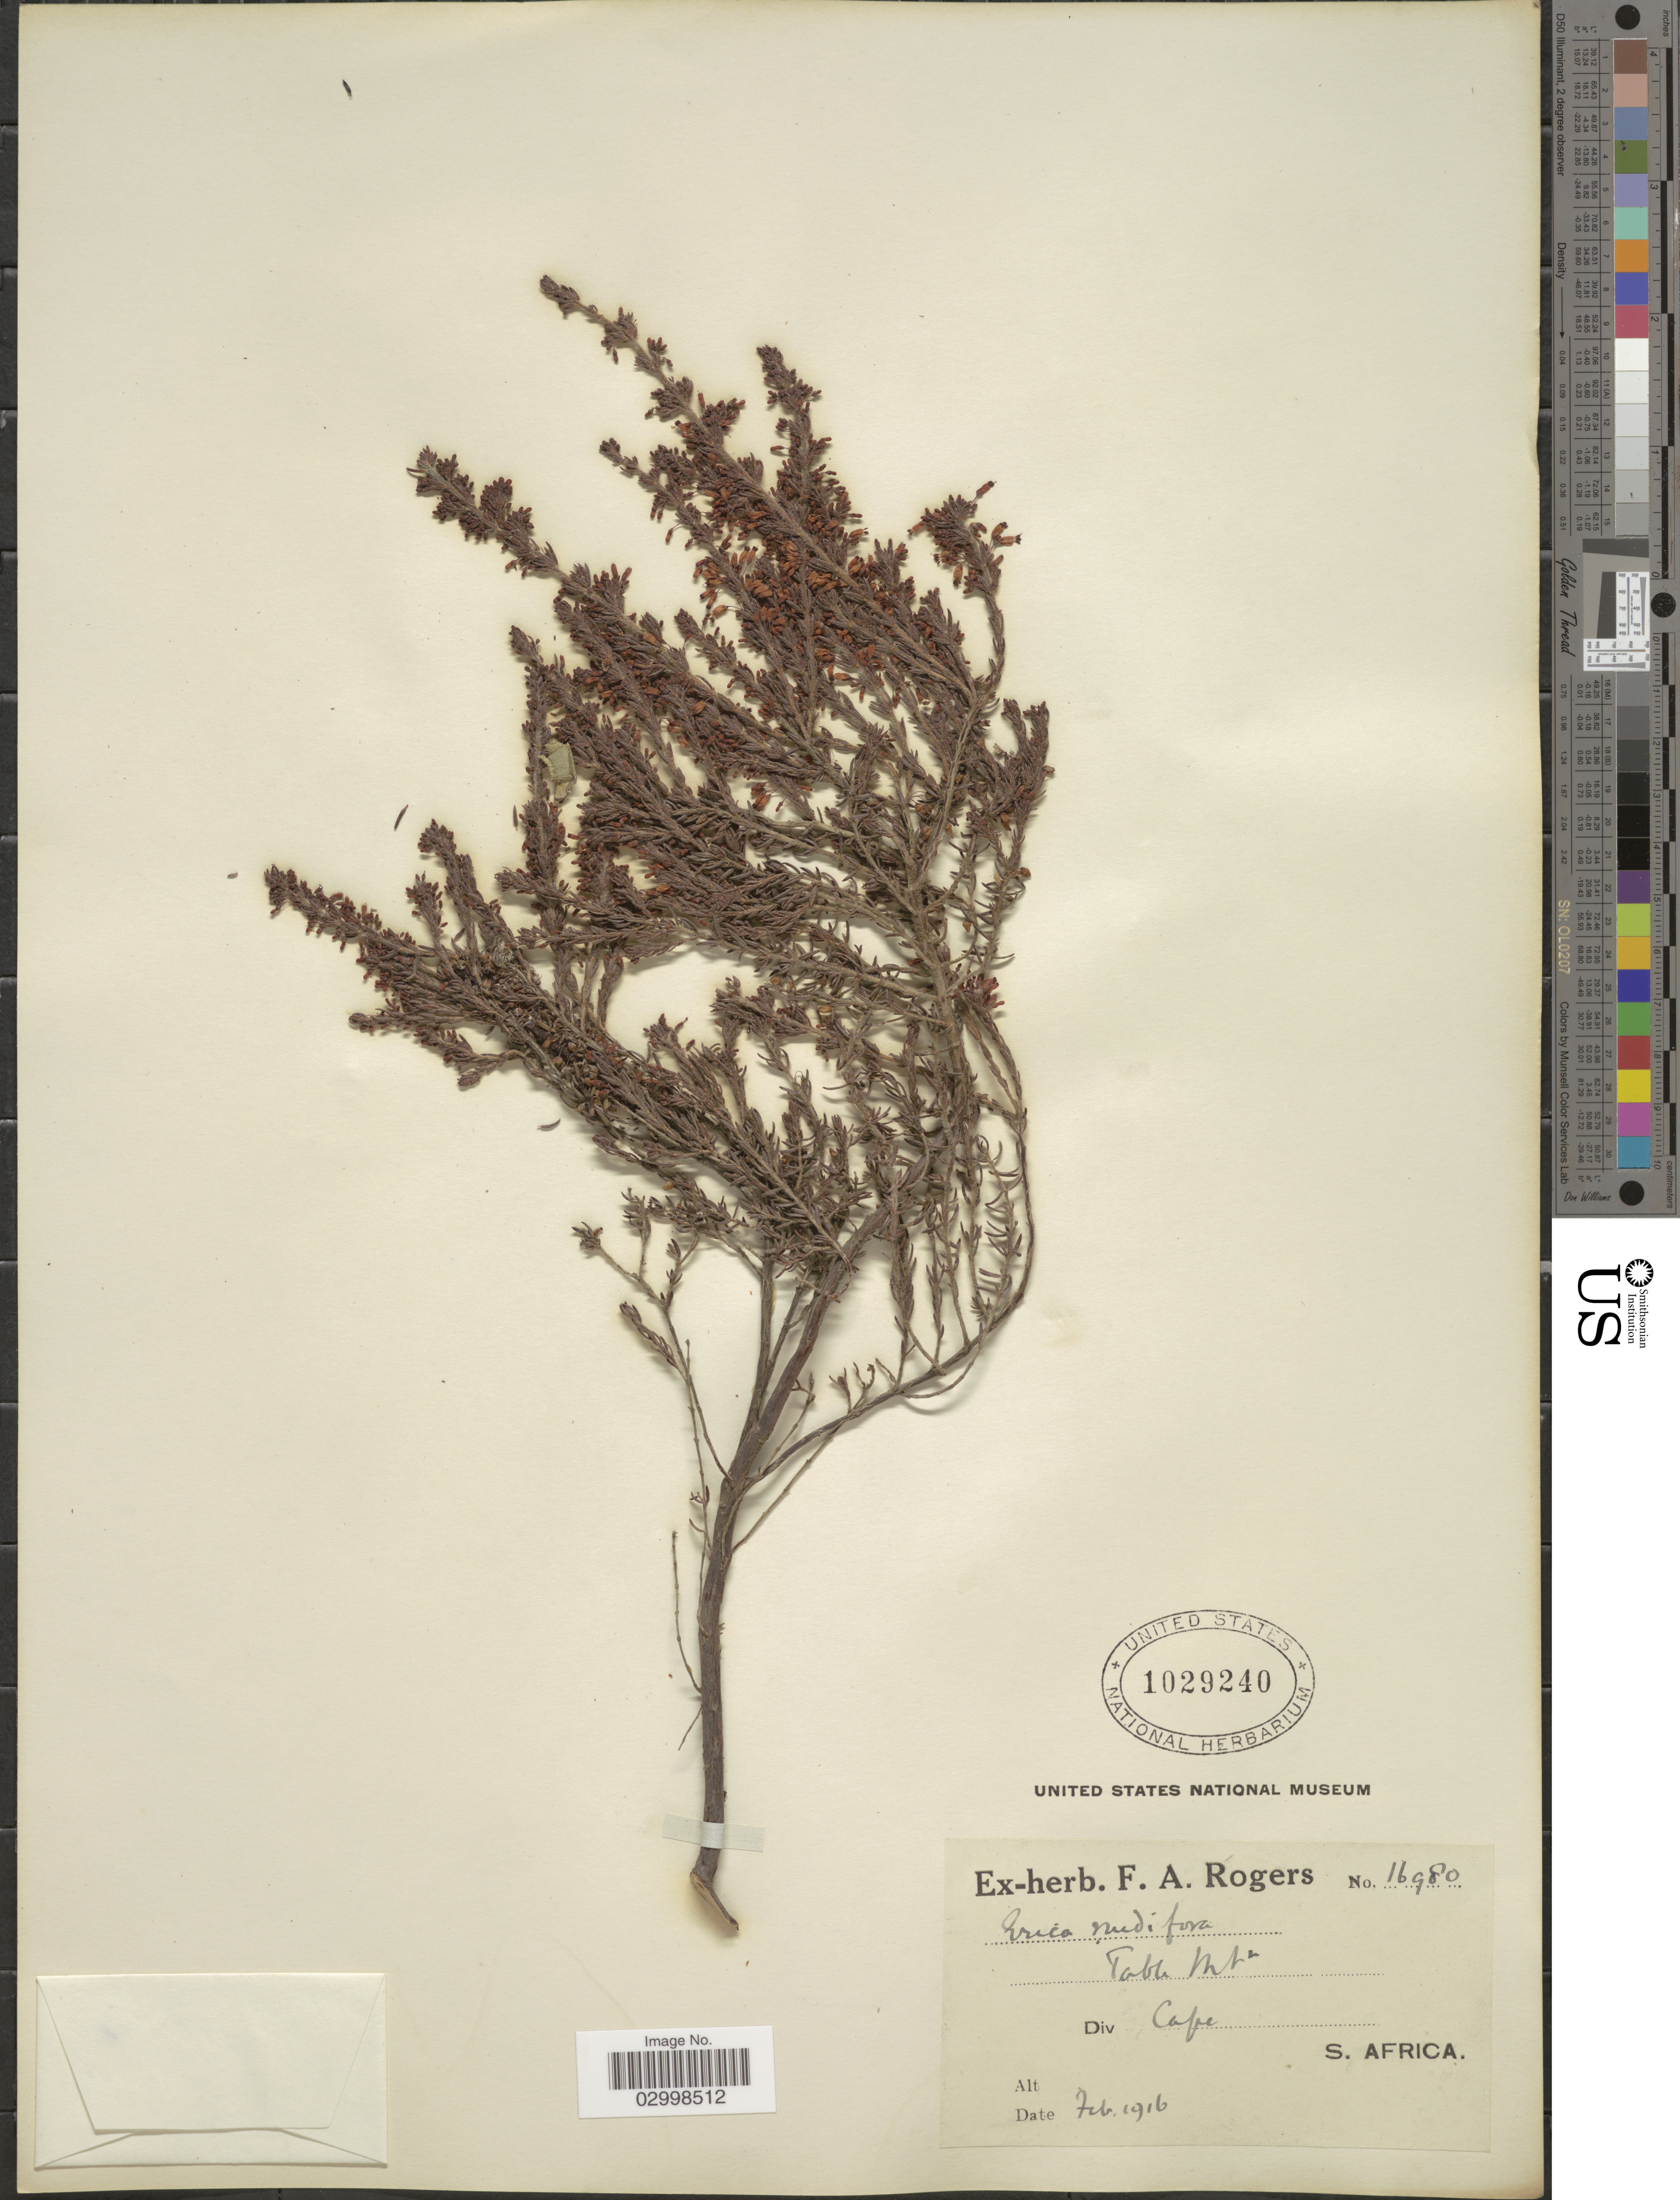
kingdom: Plantae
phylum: Tracheophyta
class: Magnoliopsida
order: Ericales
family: Ericaceae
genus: Erica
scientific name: Erica nudiflora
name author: L.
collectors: ex herb. F. A. Rogers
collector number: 16980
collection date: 1916-02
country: South Africa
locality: Table Mtn., Div Cape, S. Africa.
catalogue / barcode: US 1029240